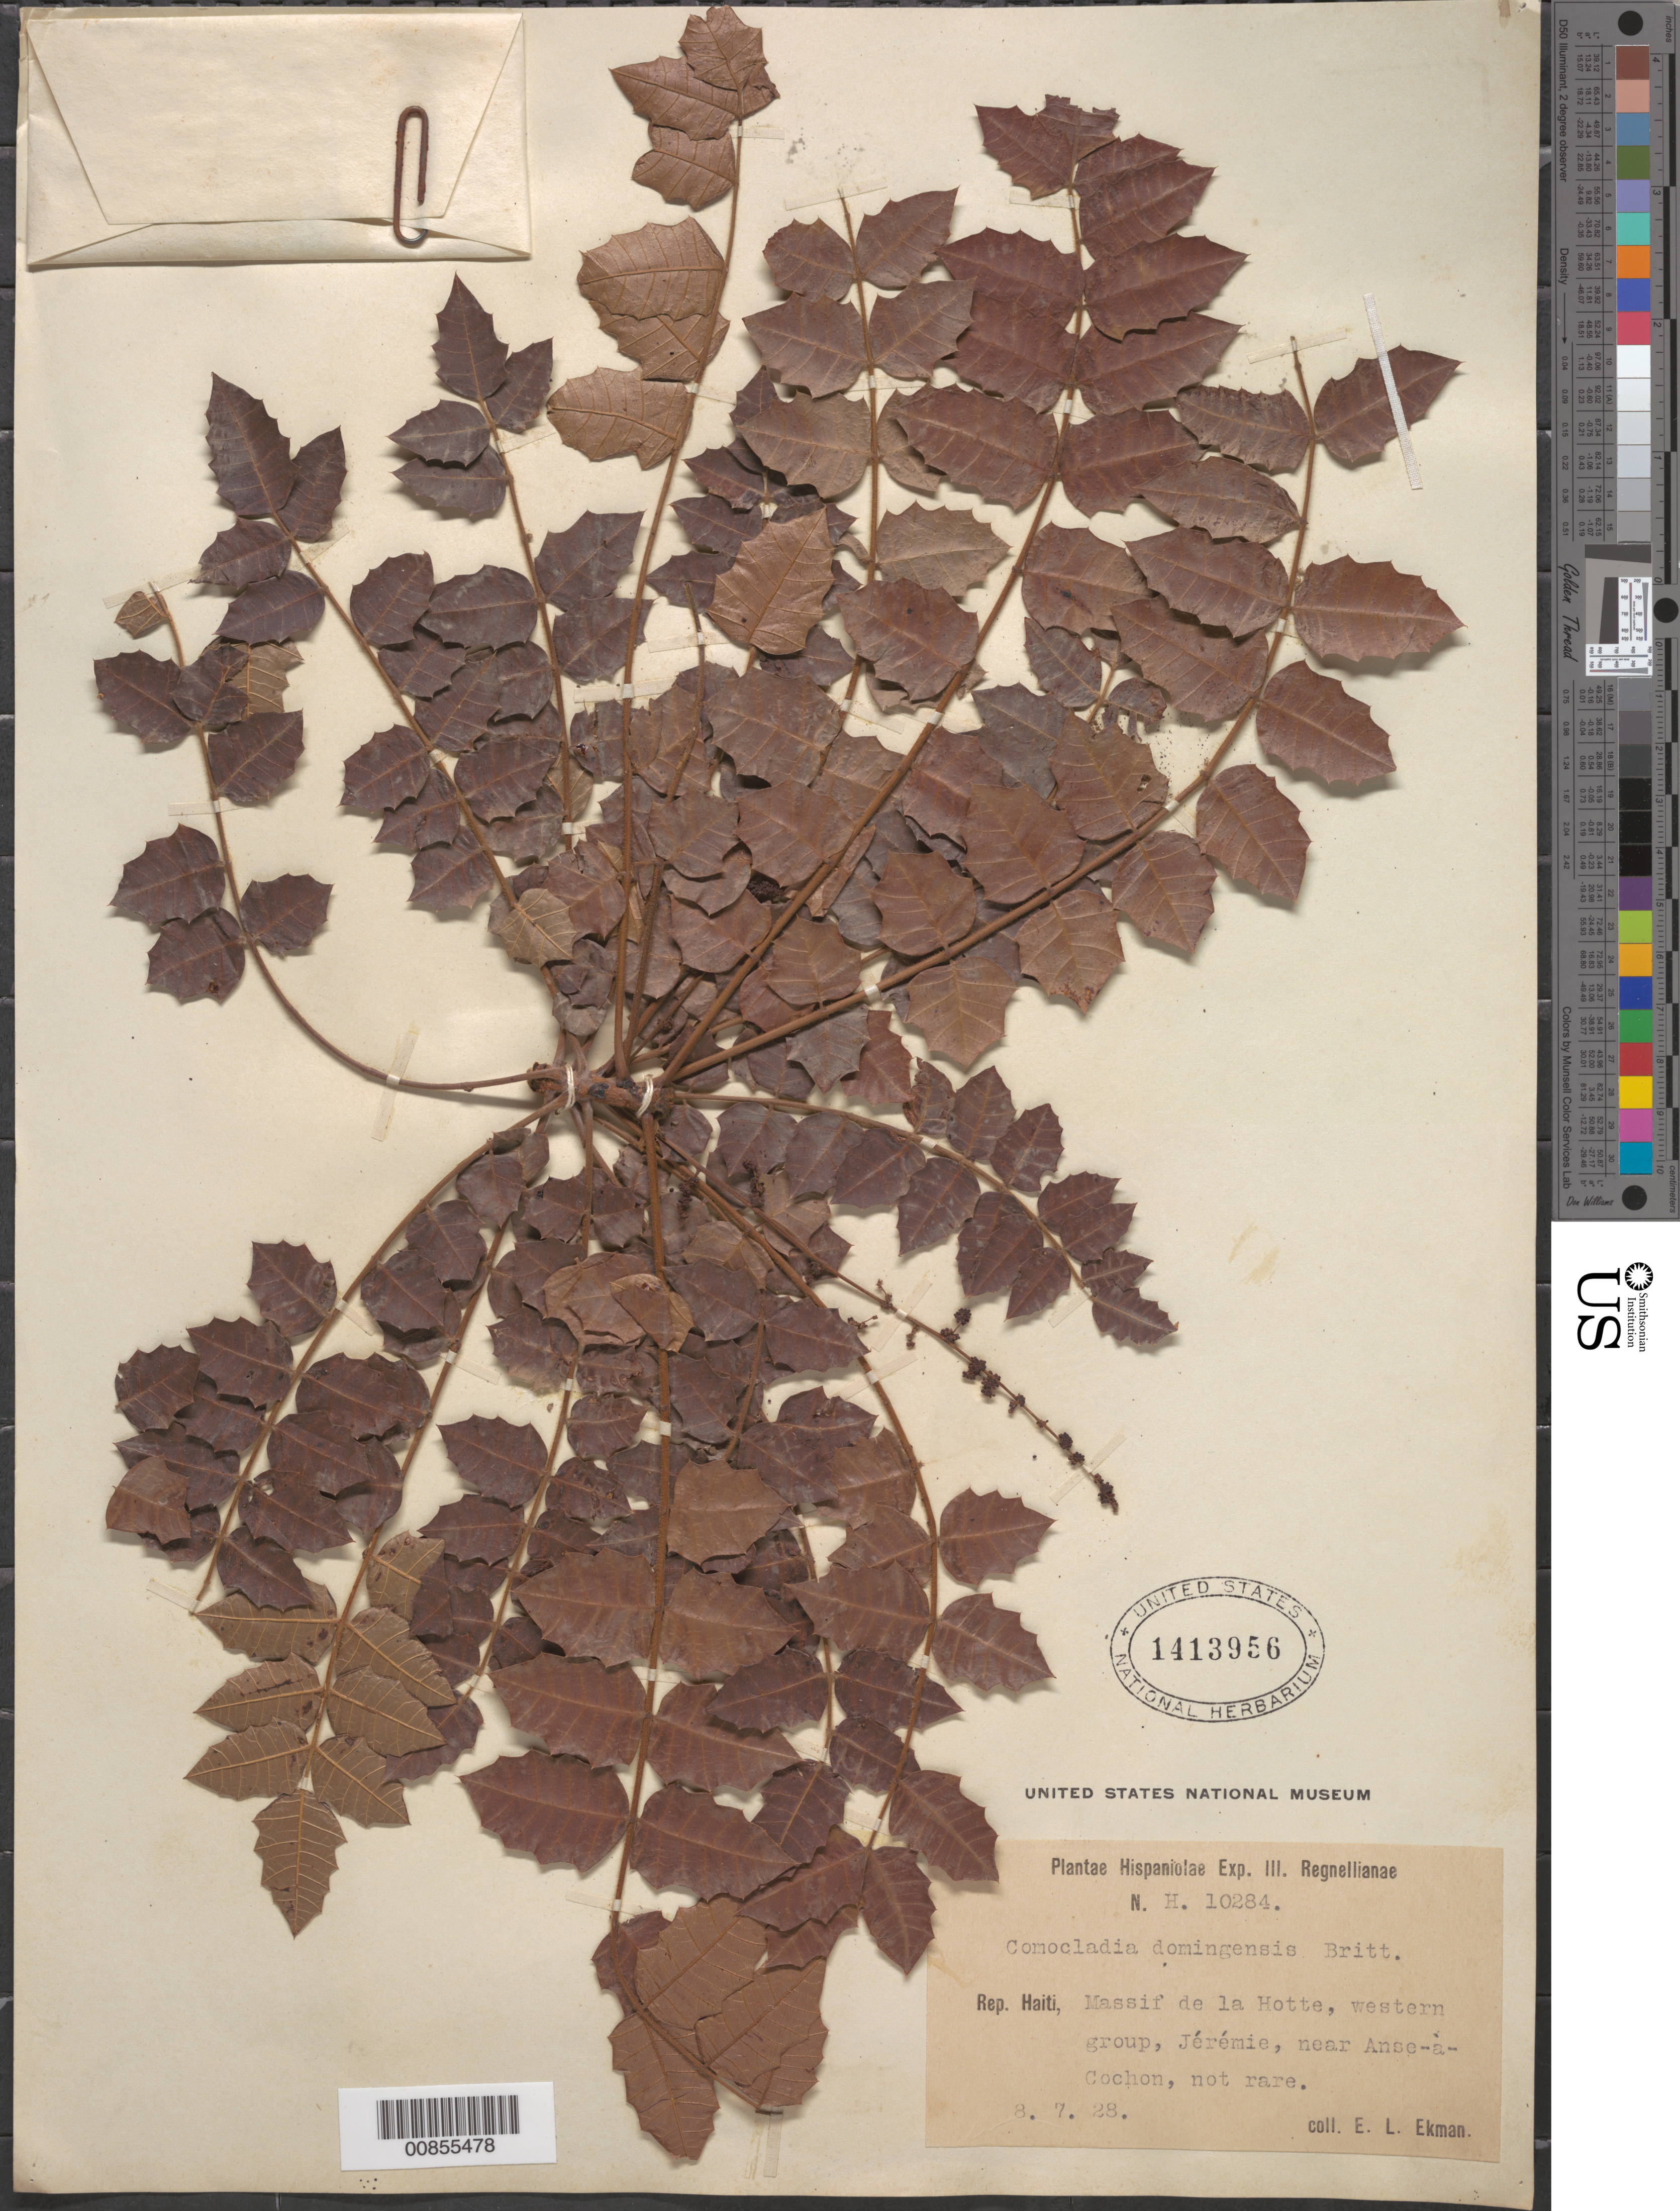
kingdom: Plantae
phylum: Tracheophyta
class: Magnoliopsida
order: Sapindales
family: Anacardiaceae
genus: Comocladia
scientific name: Comocladia domingensis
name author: Britton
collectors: E. L. Ekman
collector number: H 10284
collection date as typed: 08 Jul 1928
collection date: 1928-07-08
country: Haiti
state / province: Grand'Anse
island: Hispaniola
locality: Massif de la Hotte, western group, Jérémie, near Anse-à-Cochon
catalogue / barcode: US 1413956